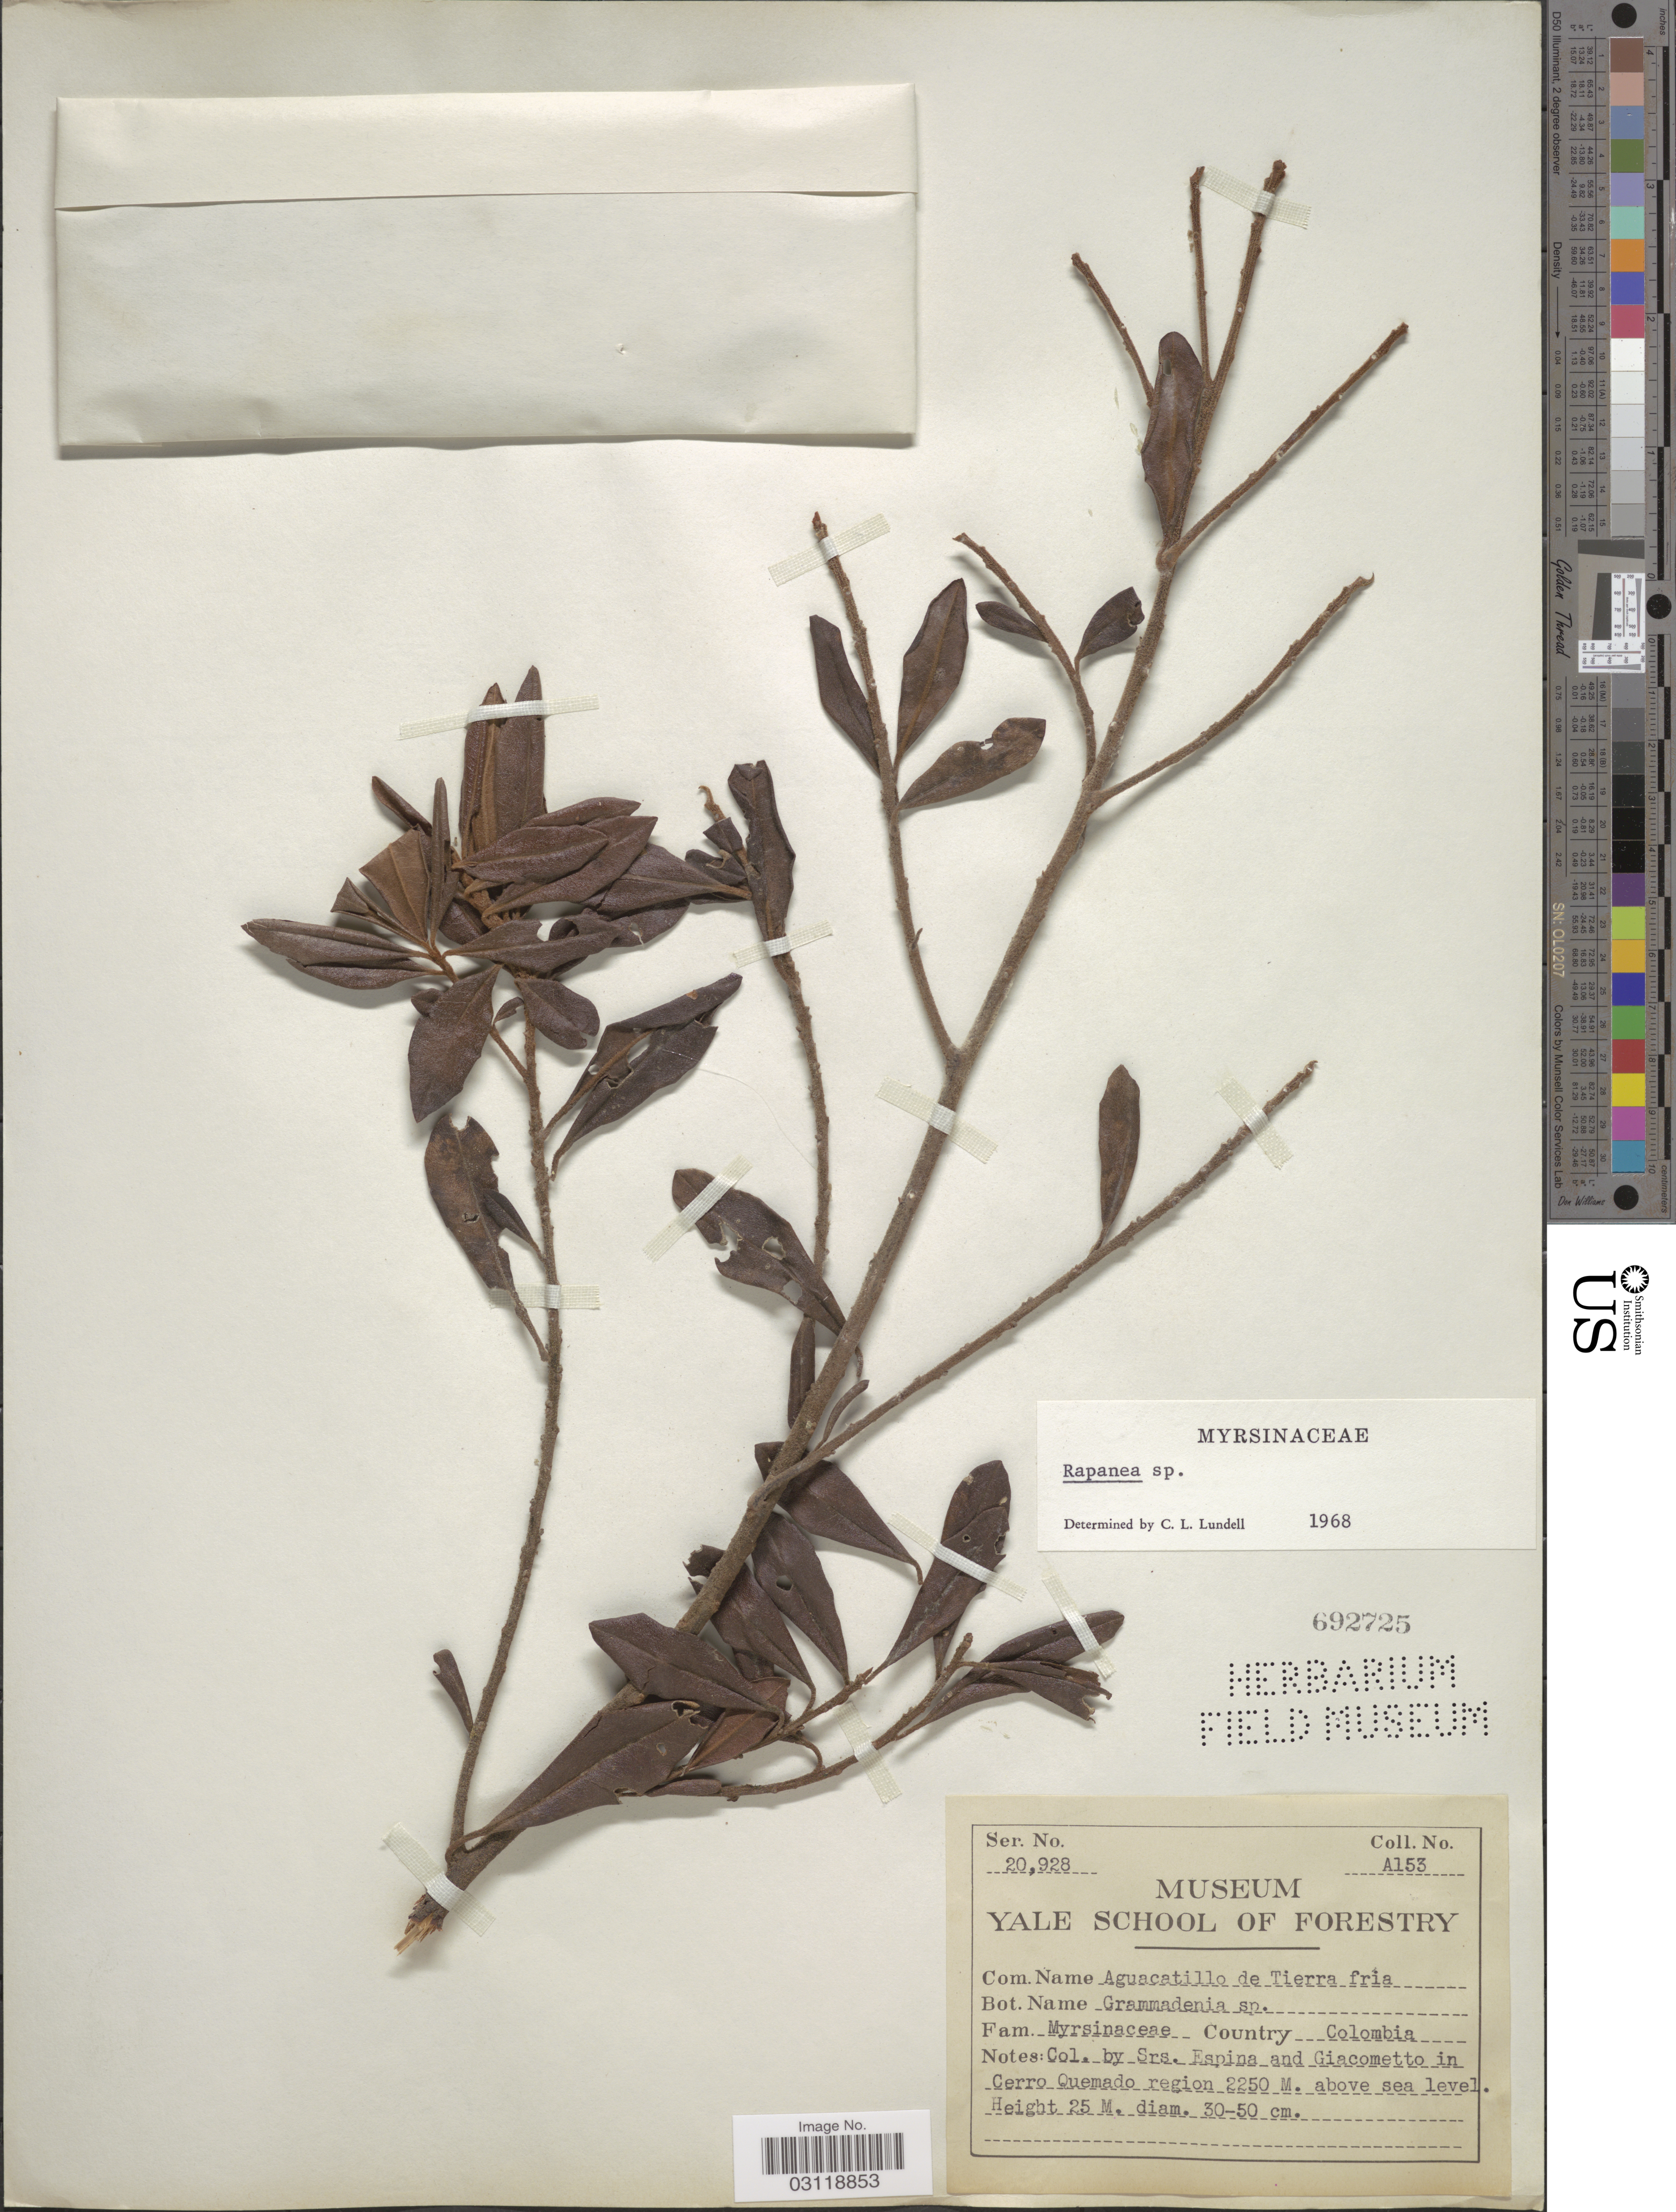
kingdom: Plantae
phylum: Tracheophyta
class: Magnoliopsida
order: Ericales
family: Primulaceae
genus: Rapanea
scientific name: Rapanea sp.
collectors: -. Espina & Giacometto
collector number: A153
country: Colombia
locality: Cerro Quemado region.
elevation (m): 2250